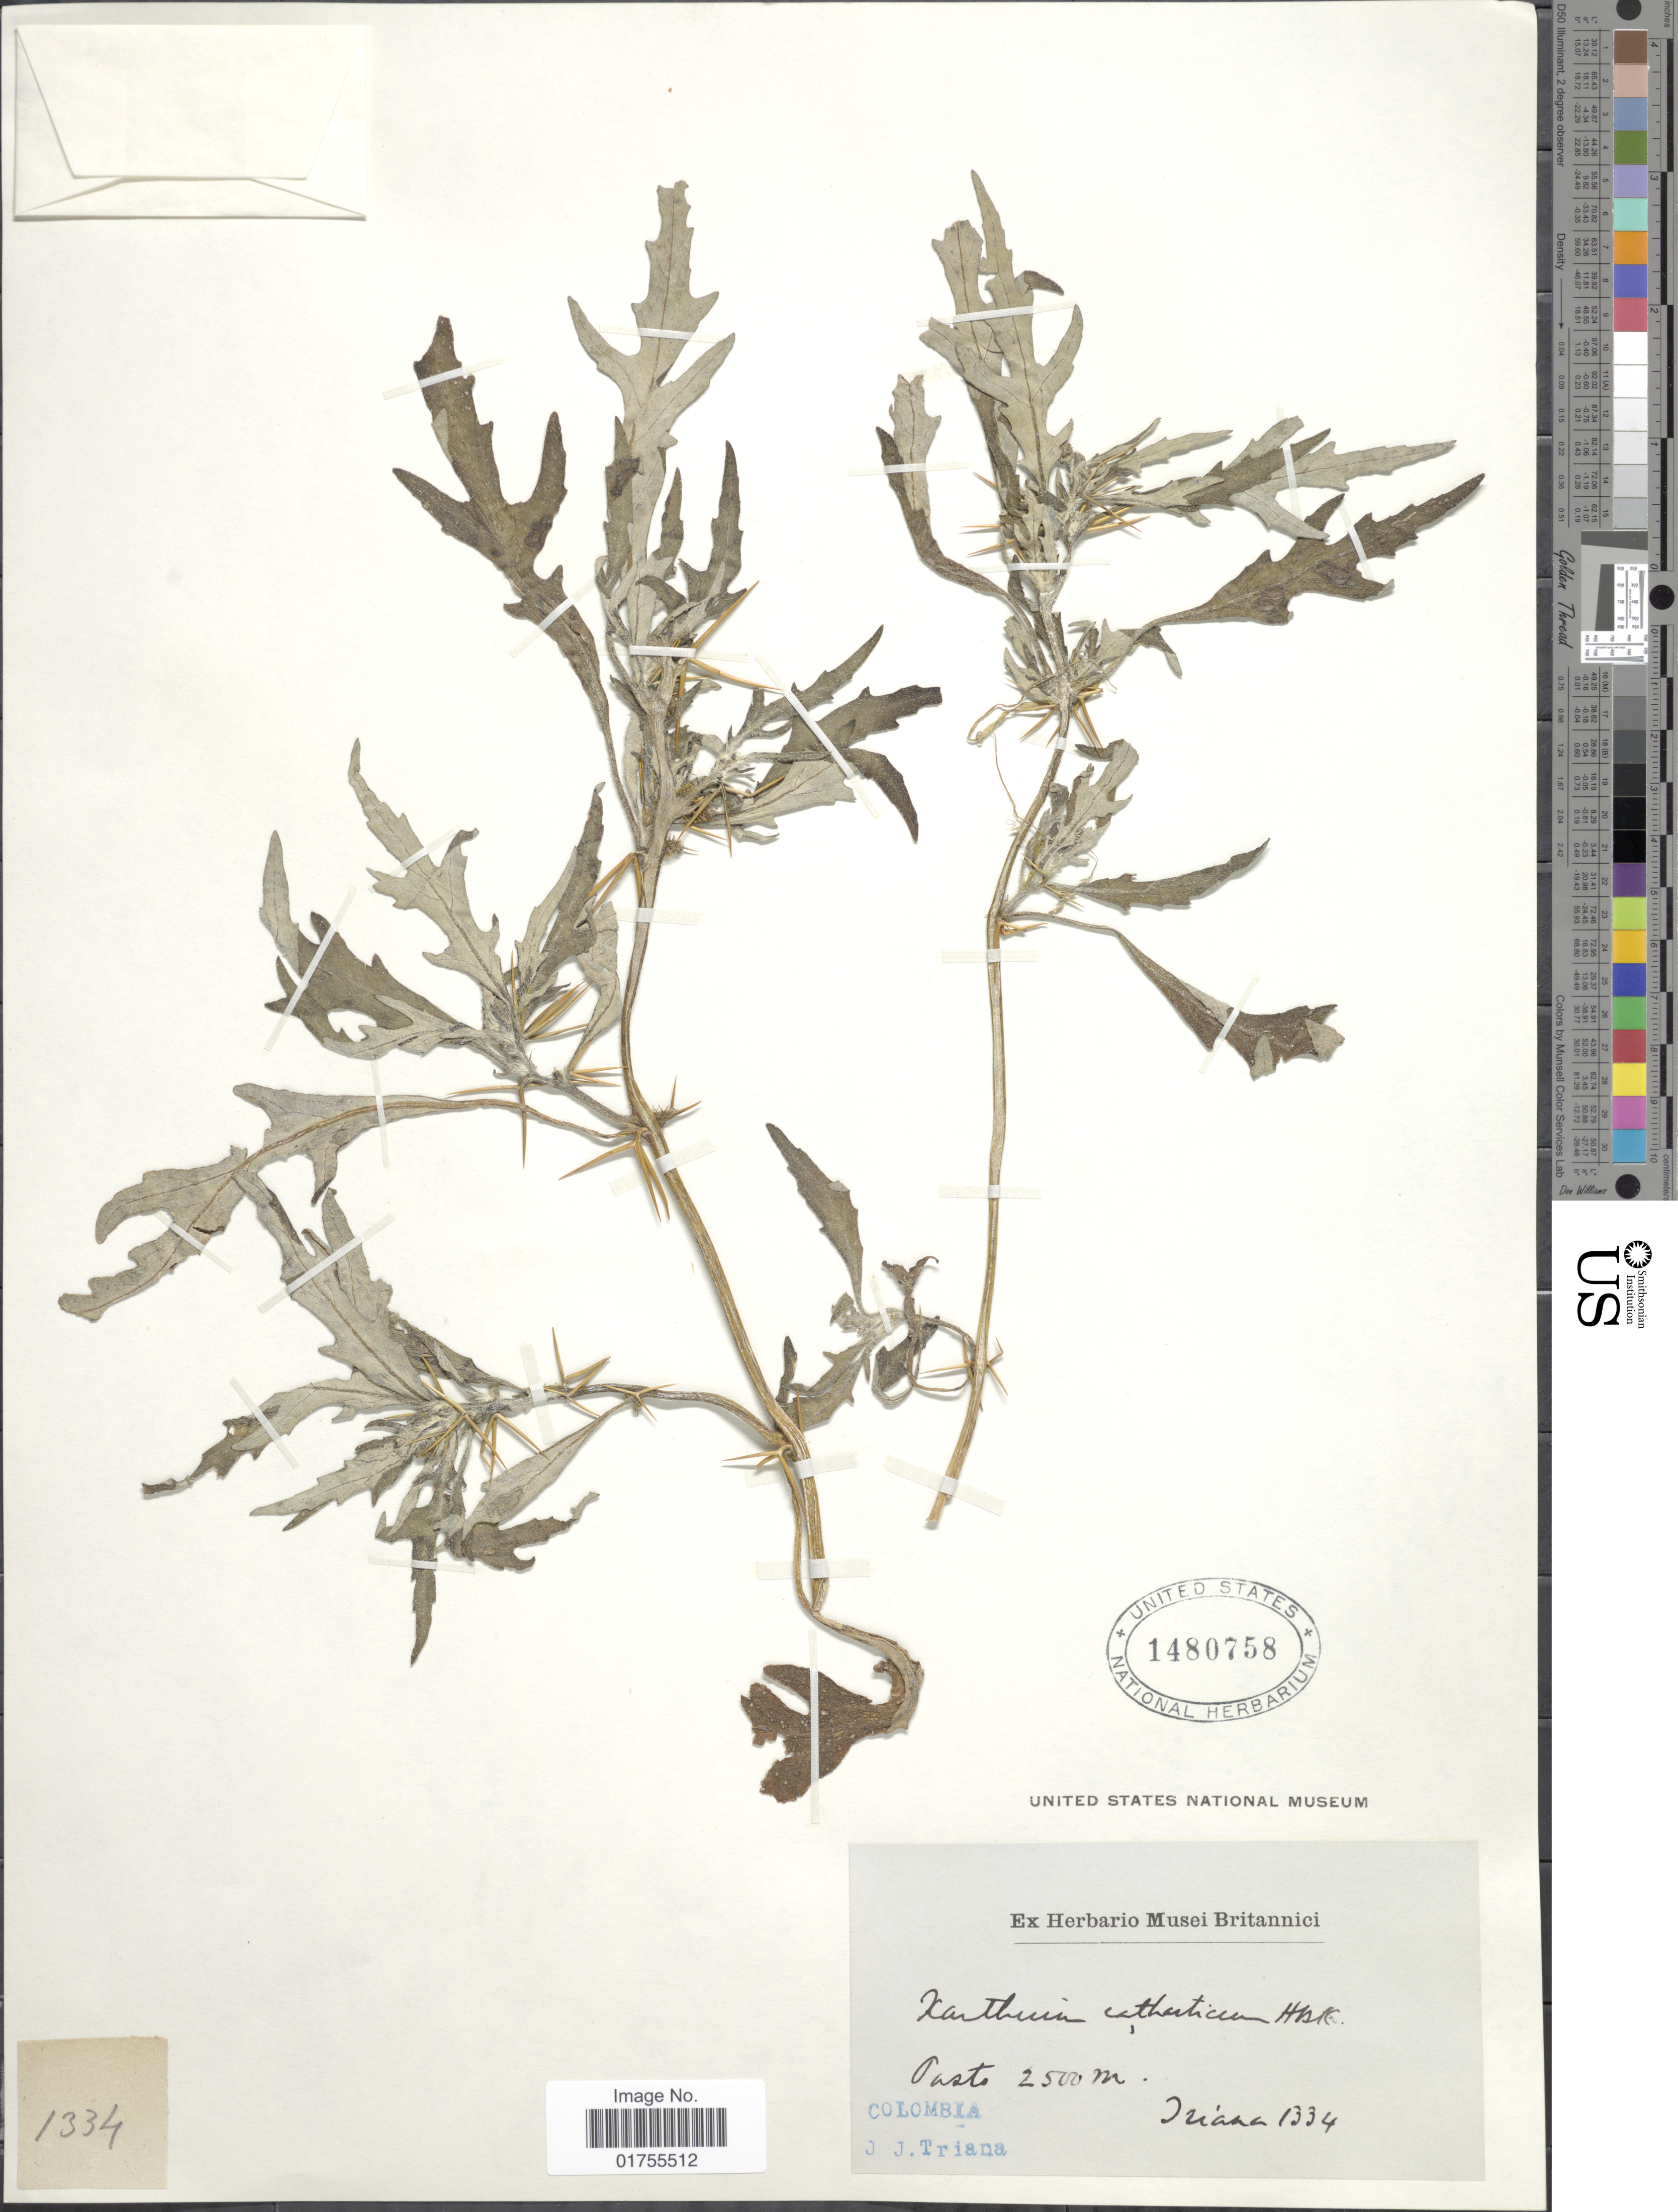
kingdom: Plantae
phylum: Tracheophyta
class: Magnoliopsida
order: Asterales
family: Asteraceae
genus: Xanthium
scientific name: Xanthium catharticum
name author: Kunth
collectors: J. J. Triana & Juána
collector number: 1334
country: Colombia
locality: Paste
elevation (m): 2500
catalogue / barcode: US 1480758